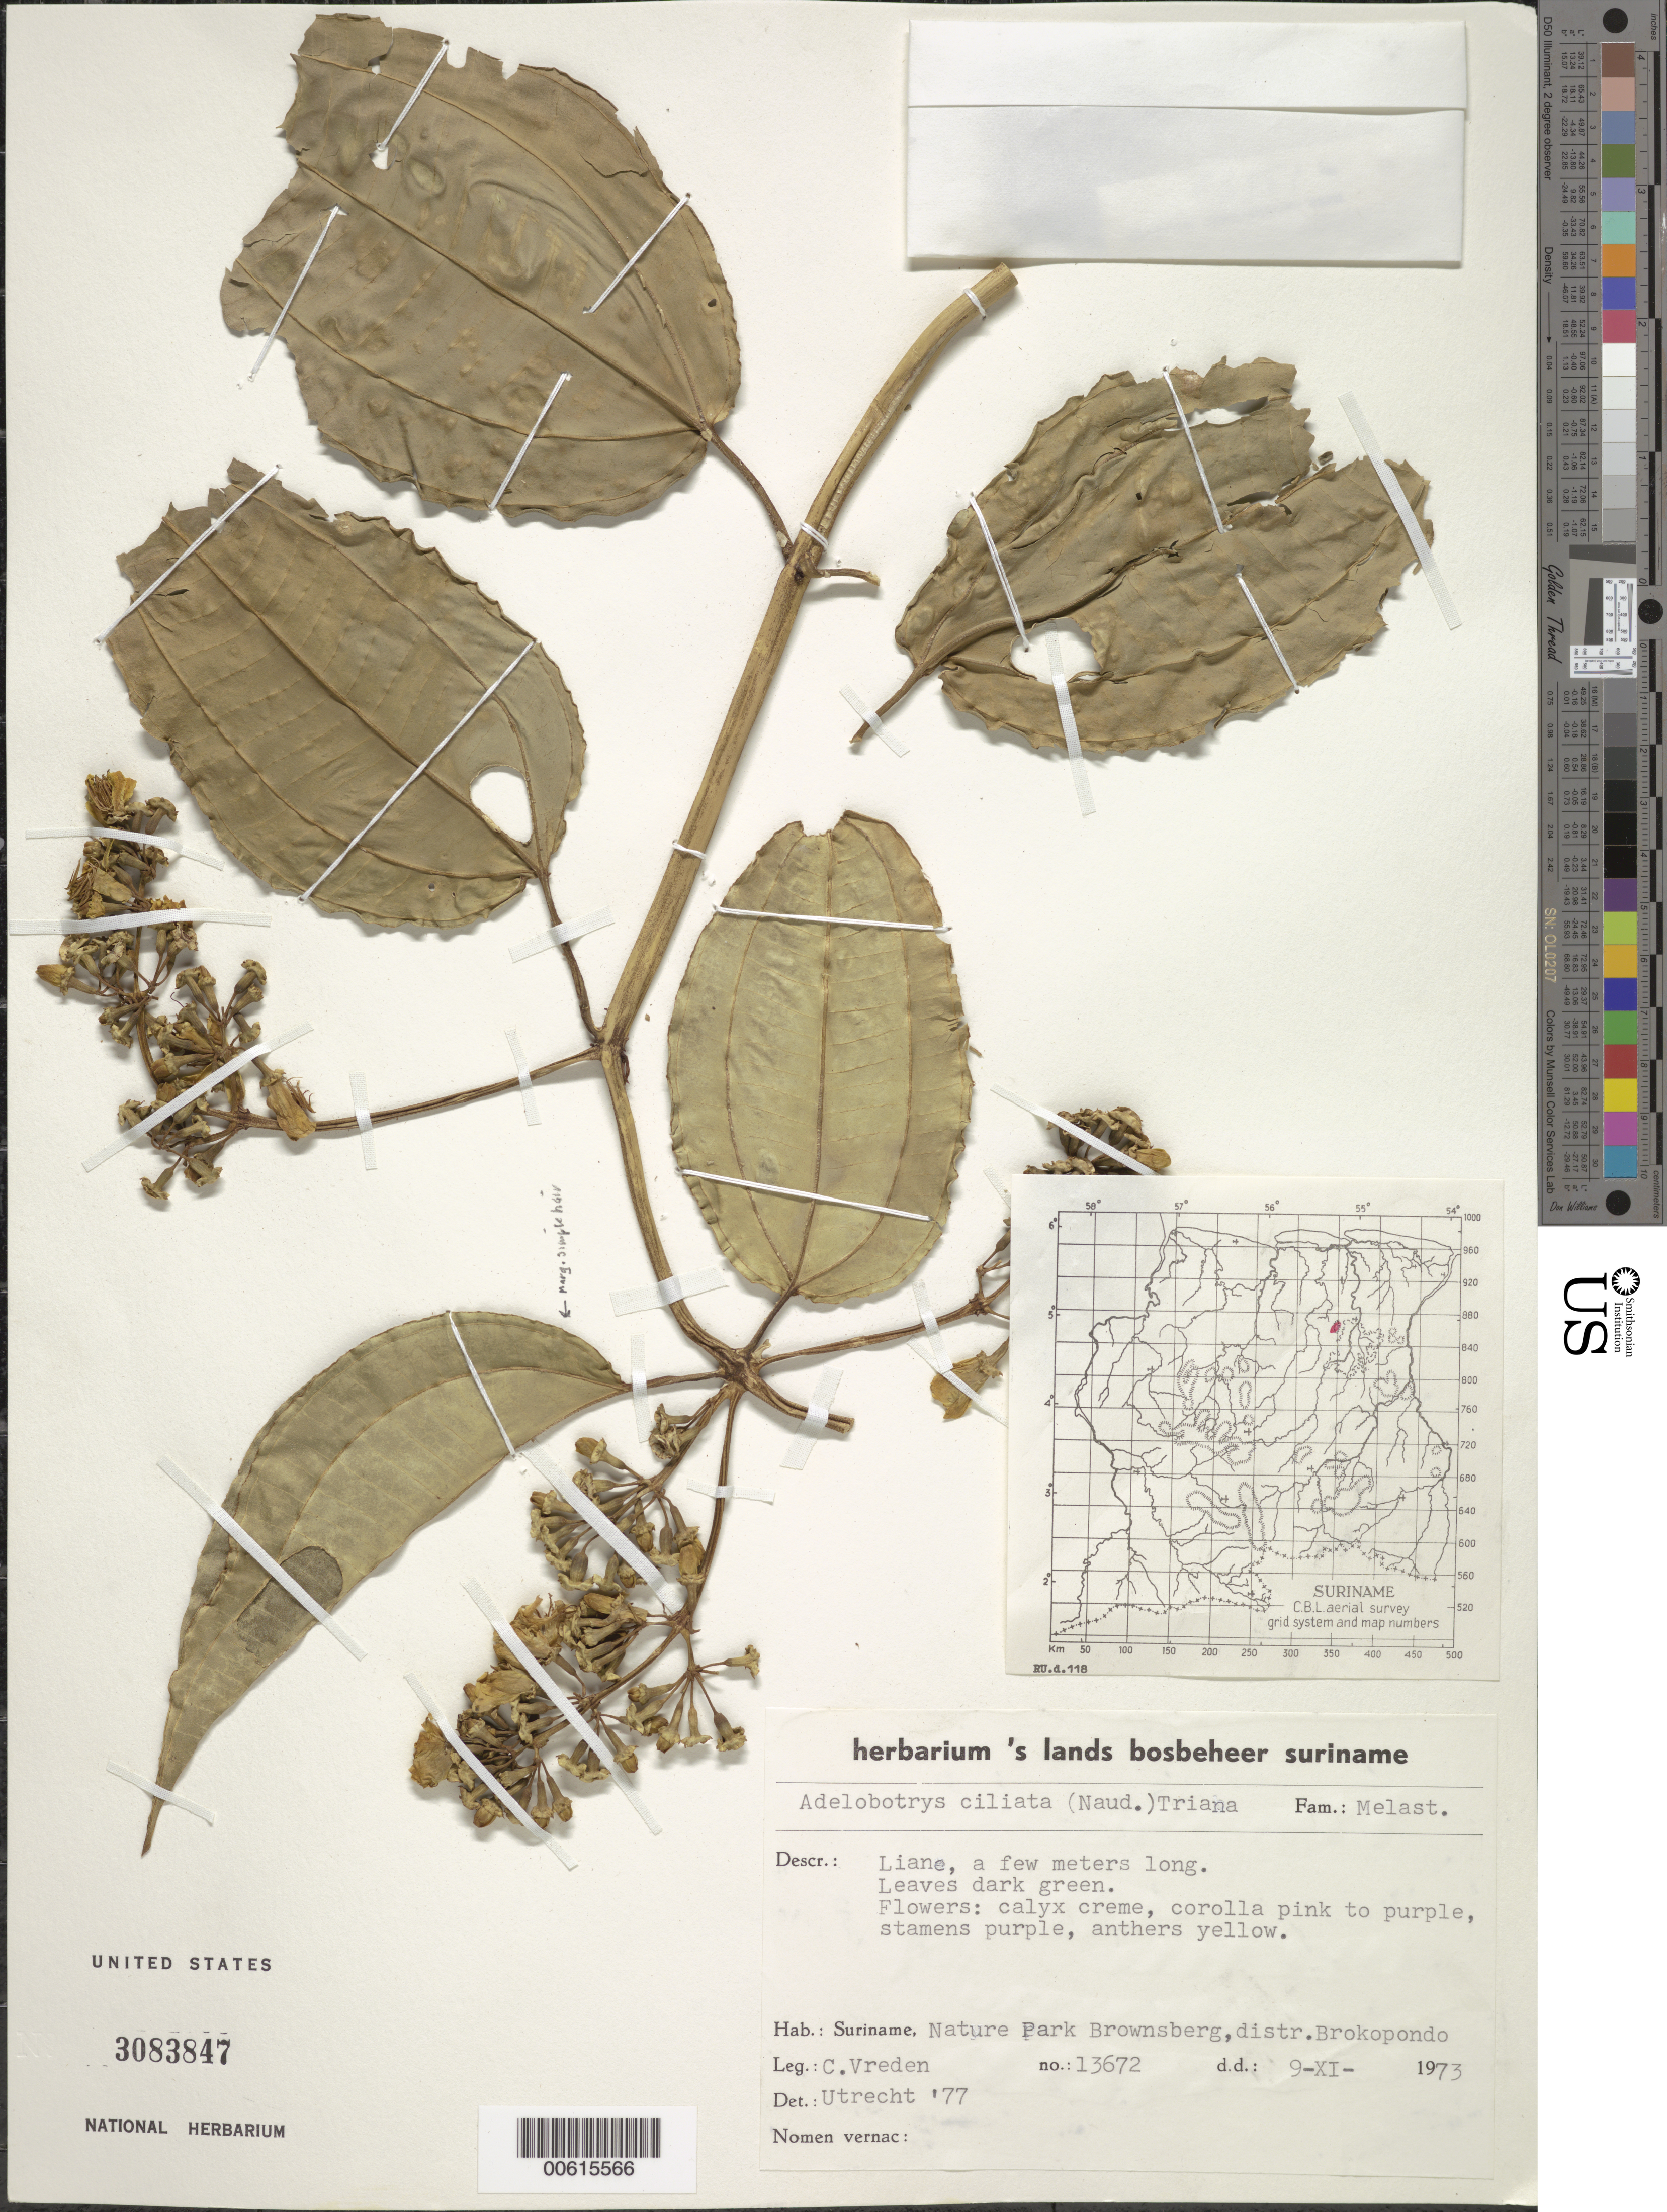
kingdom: Plantae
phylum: Tracheophyta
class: Magnoliopsida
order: Myrtales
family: Melastomataceae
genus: Adelobotrys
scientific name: Adelobotrys ciliata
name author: (Naudin) Triana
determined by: Wurdack, John J., (US), US (UNITED STATES)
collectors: C. Vreden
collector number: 13672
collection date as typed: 9-Nov-73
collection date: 1973-11-09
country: Suriname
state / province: Brokopondo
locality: Brownsberg Nature Reserve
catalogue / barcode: US 3083847